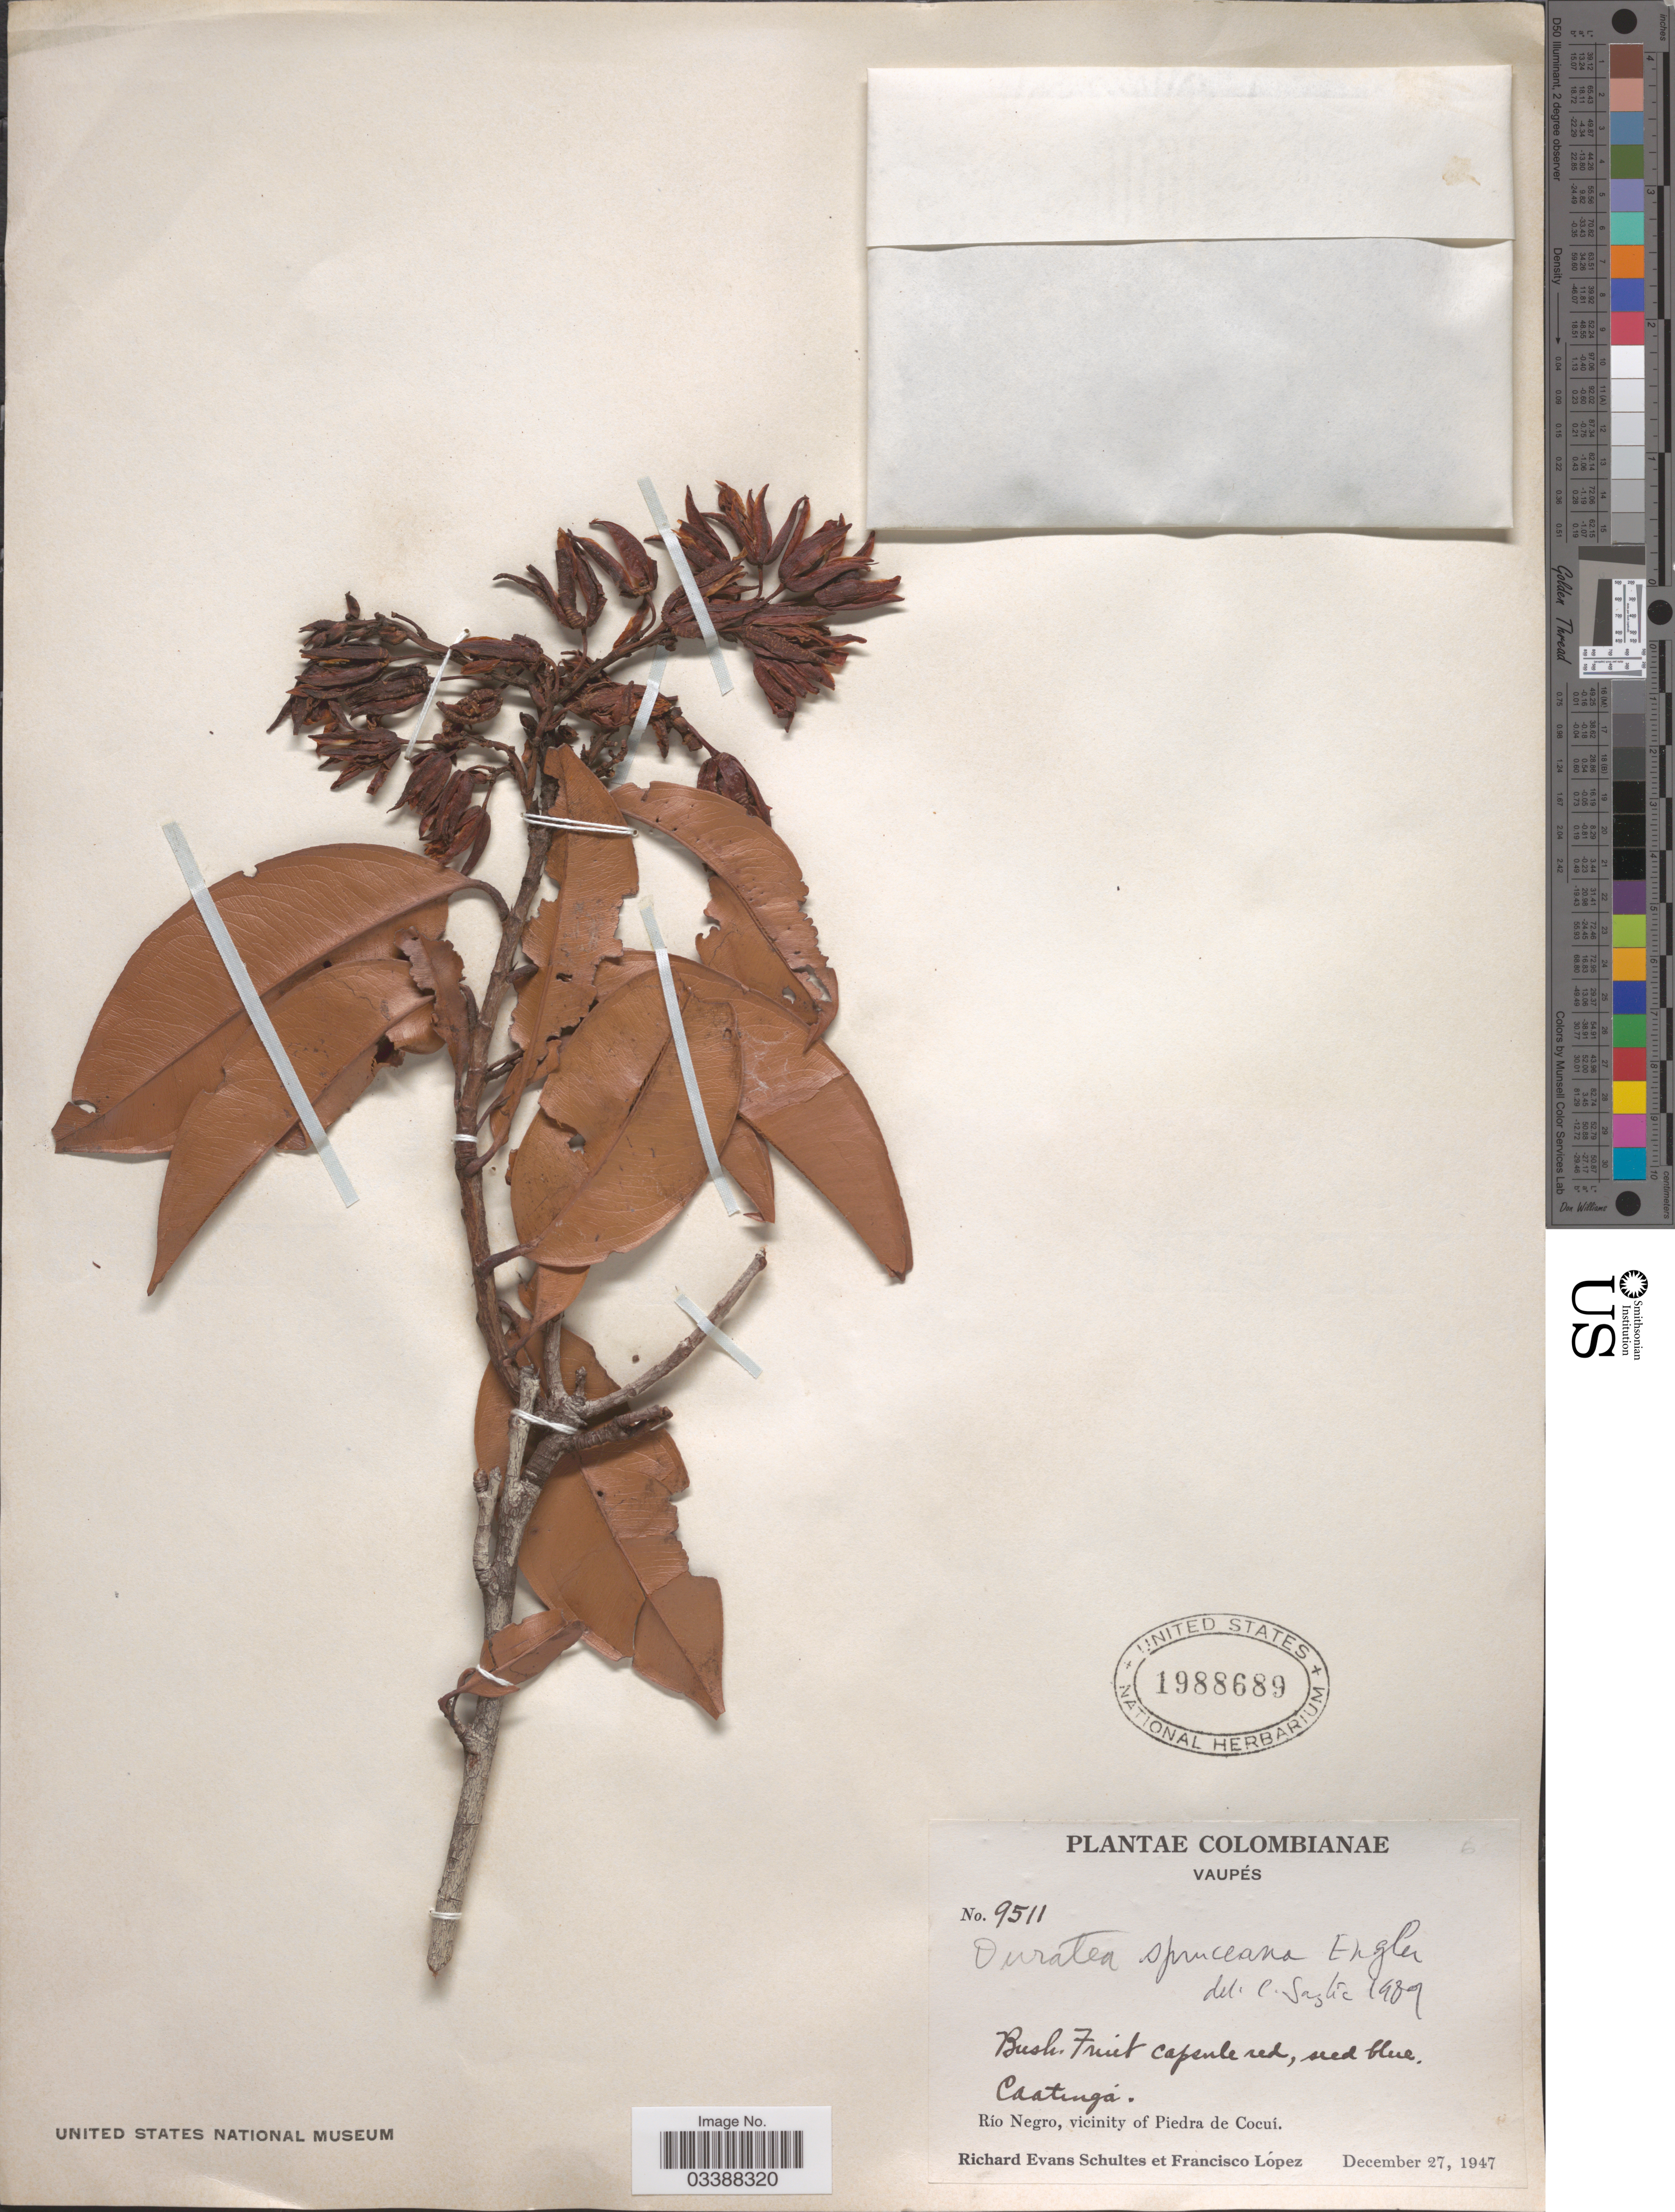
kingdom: Plantae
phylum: Tracheophyta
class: Magnoliopsida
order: Malpighiales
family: Ochnaceae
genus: Ouratea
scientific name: Ouratea spruceana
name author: Engl.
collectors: R. E. Schultes & F. Lopéz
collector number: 9511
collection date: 1947-11-27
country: Colombia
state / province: Vaupés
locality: Caatinga. Río Negro, vicinity of Piedra de Cocuí.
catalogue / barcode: US 1988689